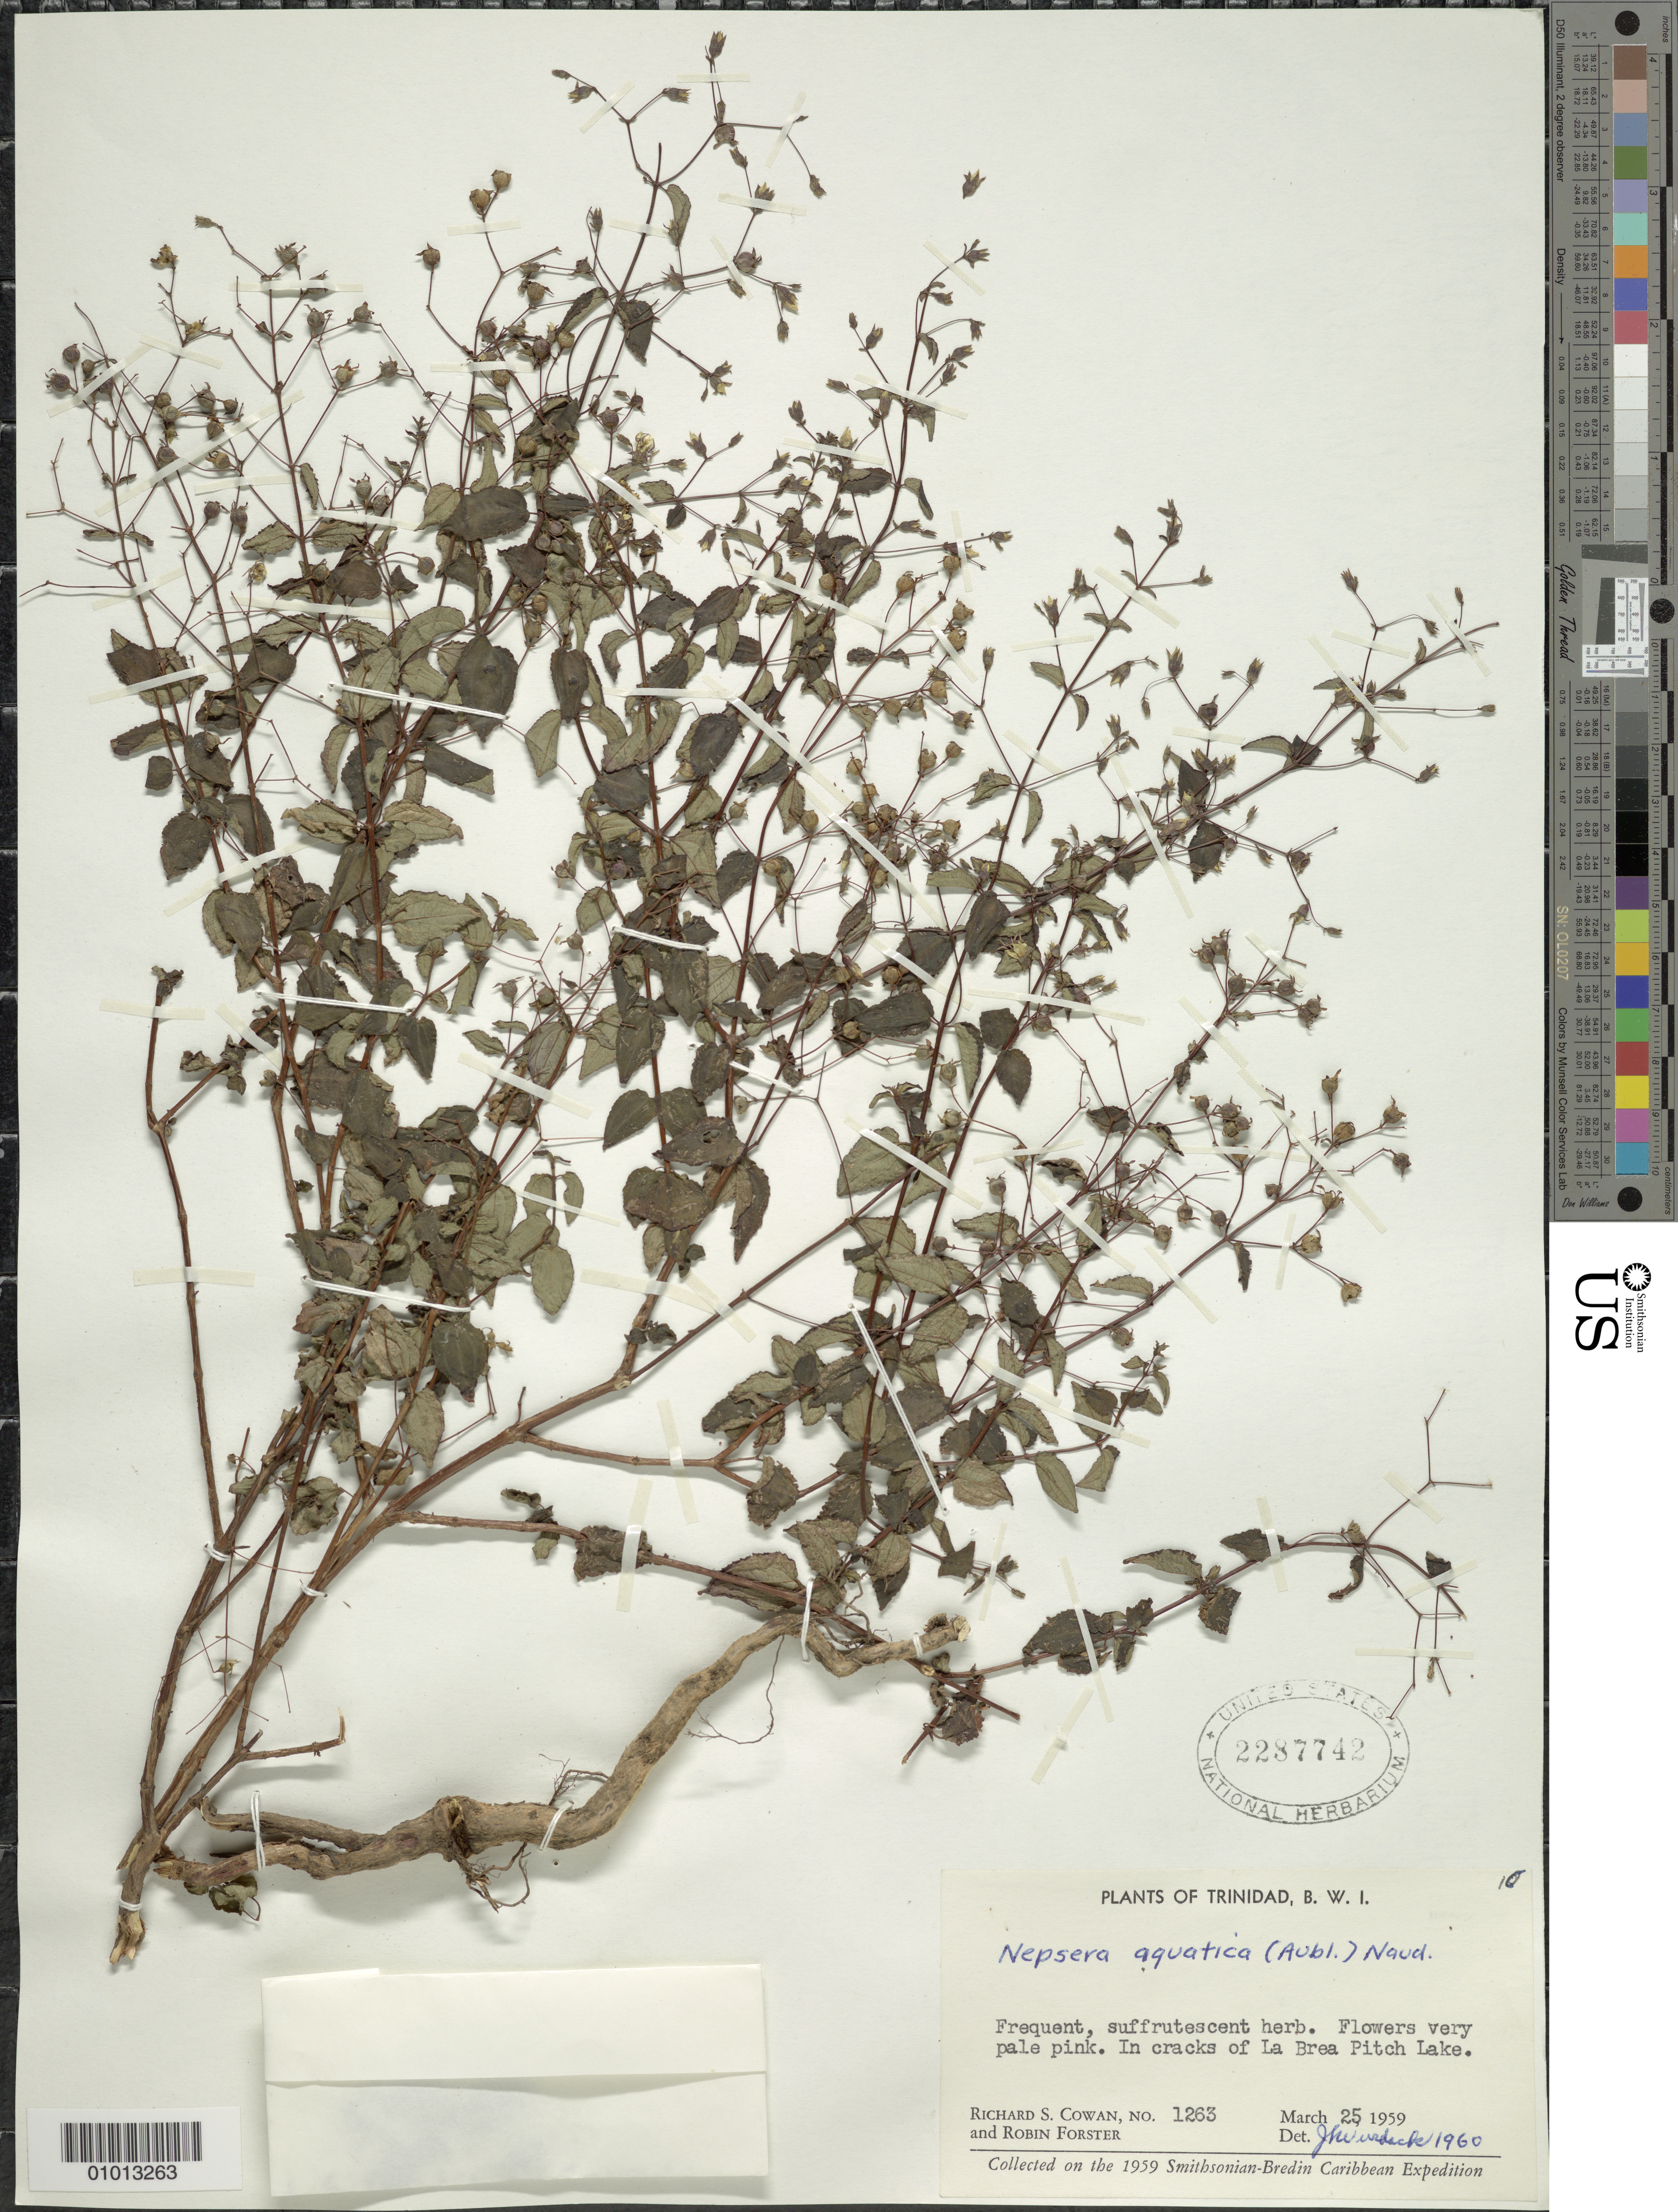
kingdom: Plantae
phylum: Tracheophyta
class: Magnoliopsida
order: Myrtales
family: Melastomataceae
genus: Nepsera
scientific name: Nepsera aquatica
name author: (Aubl.) Naudin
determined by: Wurdack, John J., (US), US (UNITED STATES)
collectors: R. S. Cowan & R. Forster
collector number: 1263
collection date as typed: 25 Mar 1959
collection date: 1959-03-25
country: Trinidad and Tobago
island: Trinidad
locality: La Brea Pitch Lake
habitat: In cracks of lake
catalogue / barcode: US 2287742